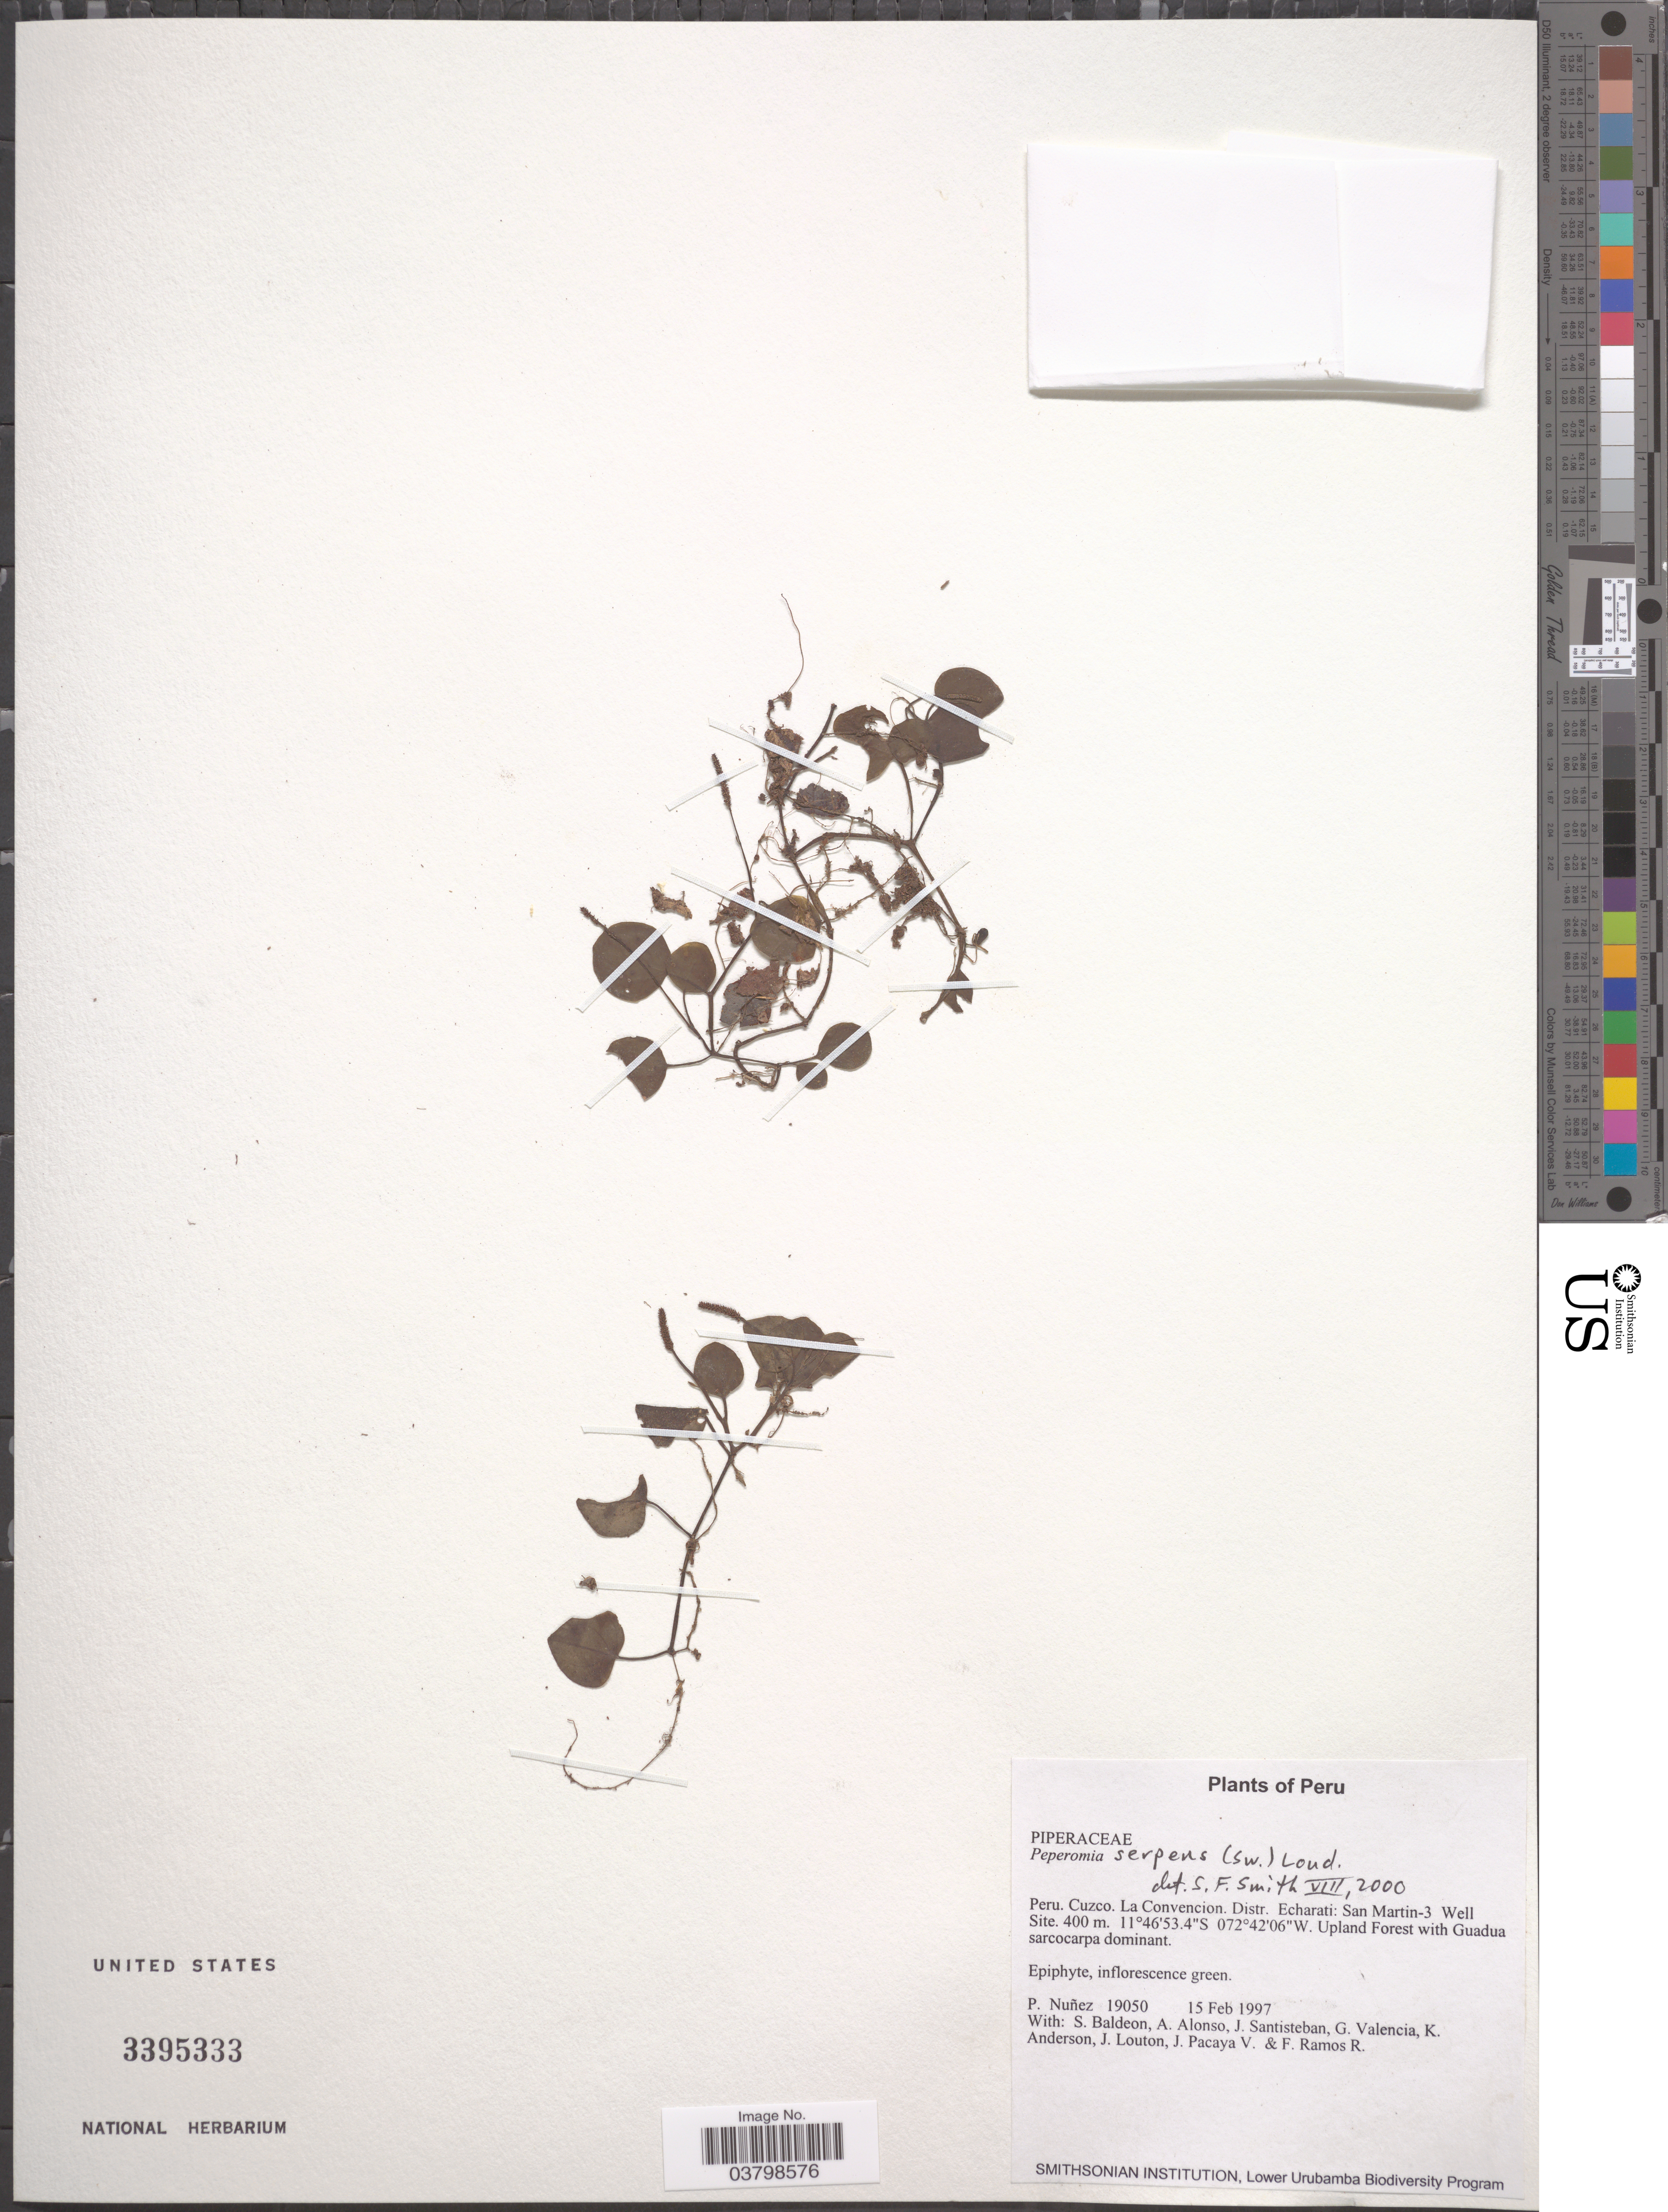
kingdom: Plantae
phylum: Tracheophyta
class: Magnoliopsida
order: Piperales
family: Piperaceae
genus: Peperomia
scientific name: Peperomia serpens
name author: (Sw.) Loudon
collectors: P. Nuñez V., S. Baldeon, A. Alonso, J. Santisteban & et al.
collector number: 19050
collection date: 1997-02-15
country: Peru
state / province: Cusco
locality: La Convencion. Distr. Echarati: San Martin-3 Well Site.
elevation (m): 400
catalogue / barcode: US 3395333